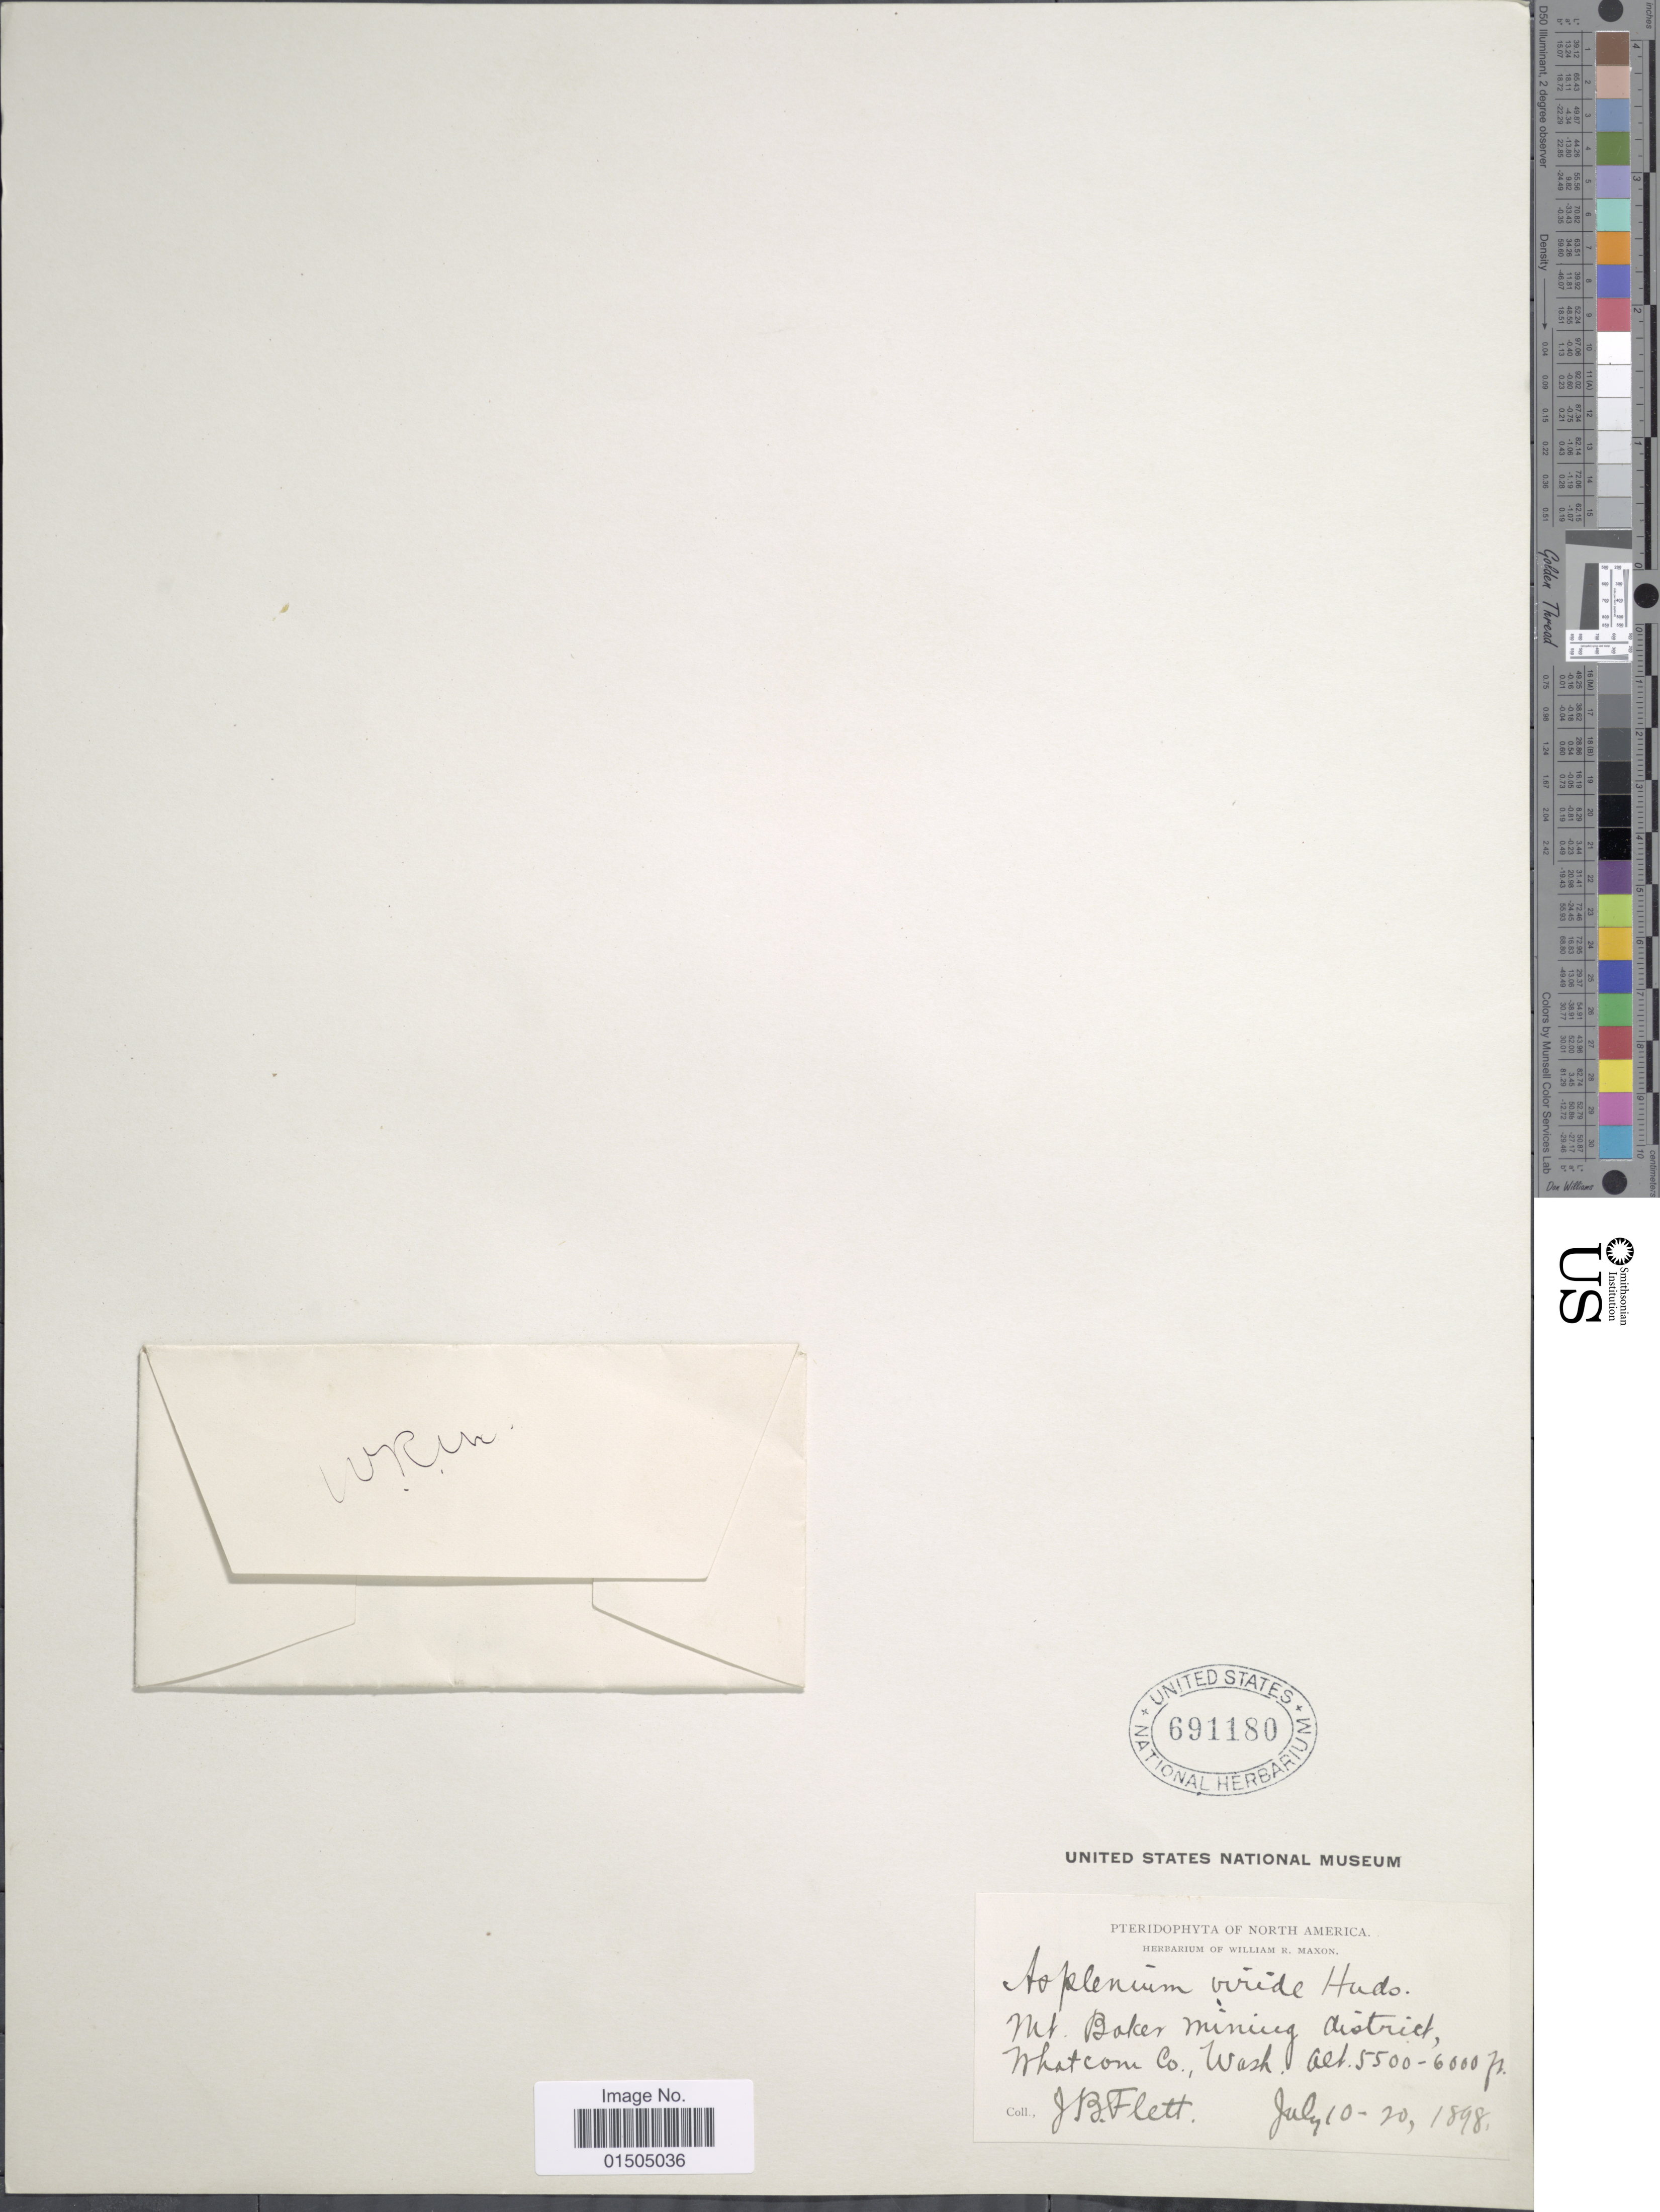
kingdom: Plantae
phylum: Tracheophyta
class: Polypodiopsida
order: Polypodiales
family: Aspleniaceae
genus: Asplenium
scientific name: Asplenium trichomanes-ramosum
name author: L.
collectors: J. Flett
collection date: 1898-07-10/1898-07-20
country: United States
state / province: Washington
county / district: Whatcom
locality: Mt. Baker Mining district, Whatcom Co.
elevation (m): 1676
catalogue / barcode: US 691180